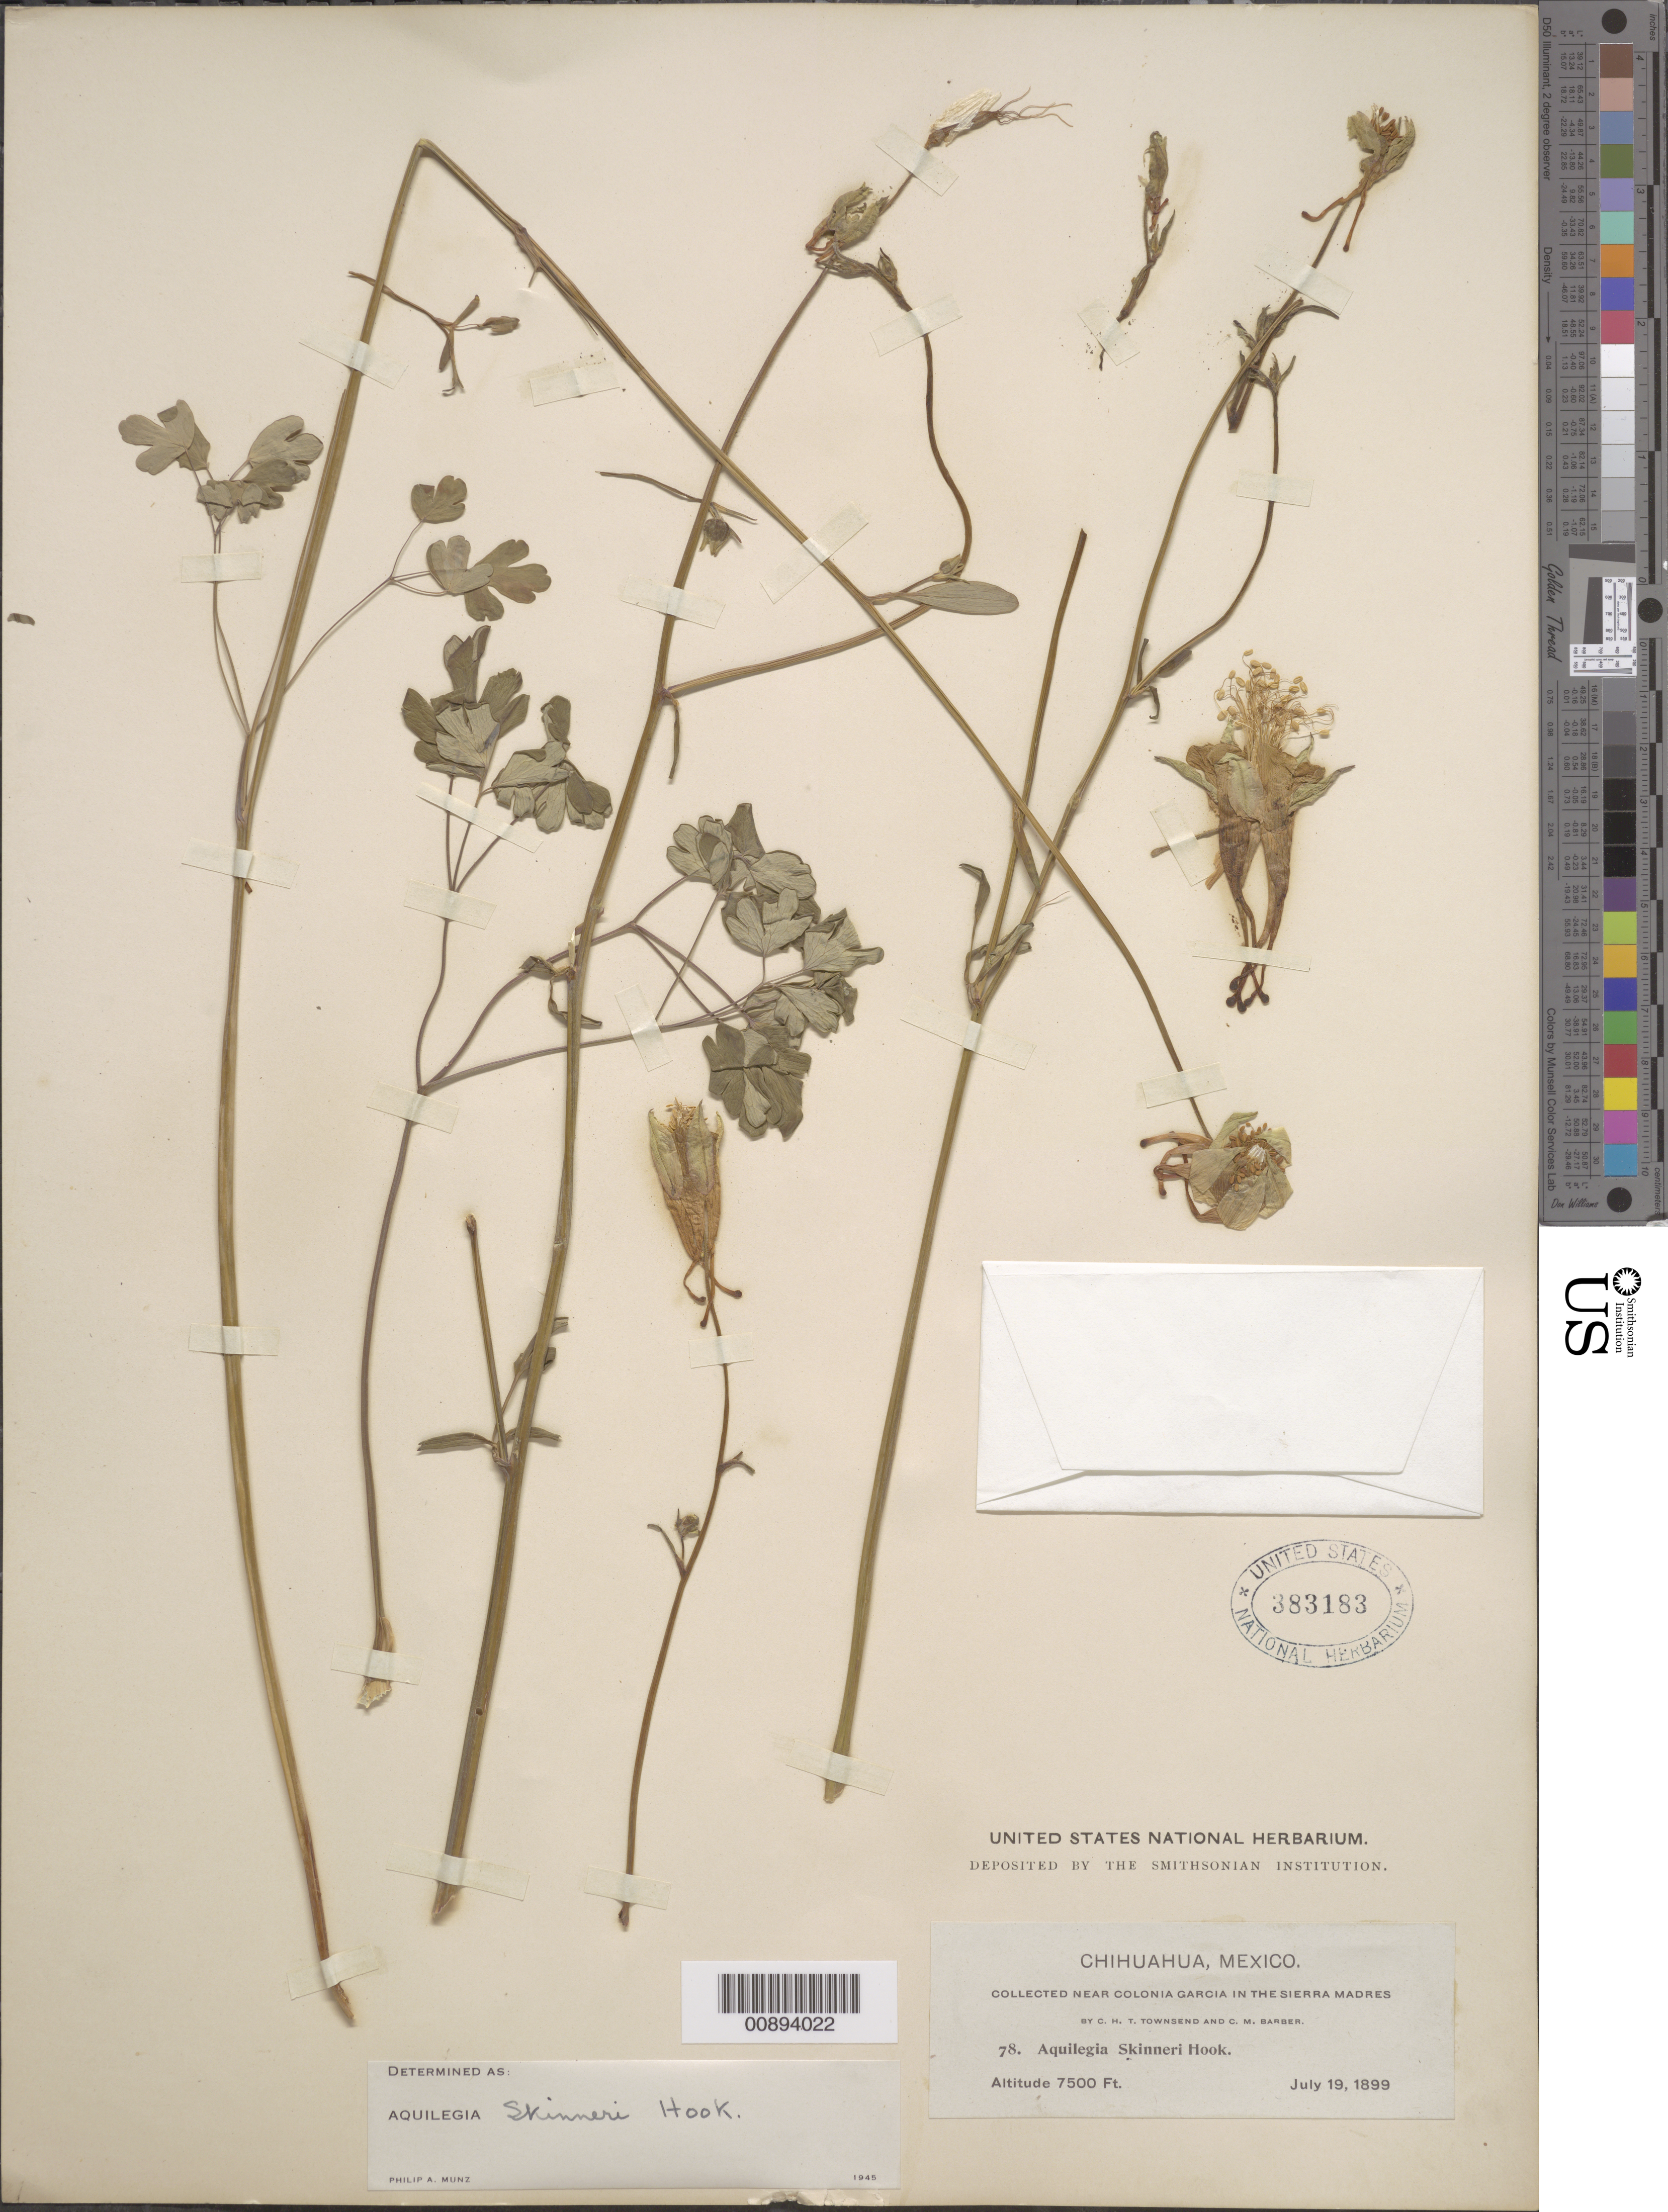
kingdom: Plantae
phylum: Tracheophyta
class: Magnoliopsida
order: Ranunculales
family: Ranunculaceae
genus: Aquilegia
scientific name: Aquilegia skinneri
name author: Hook. f.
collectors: C. H. T. Townsend & C. Barber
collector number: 78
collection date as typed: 19 Jul 1899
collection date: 1899-07-19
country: Mexico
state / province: Chihuahua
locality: Near Colonia García in the Sierra Madre, Chihuahua.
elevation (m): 2286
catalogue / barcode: US 383183